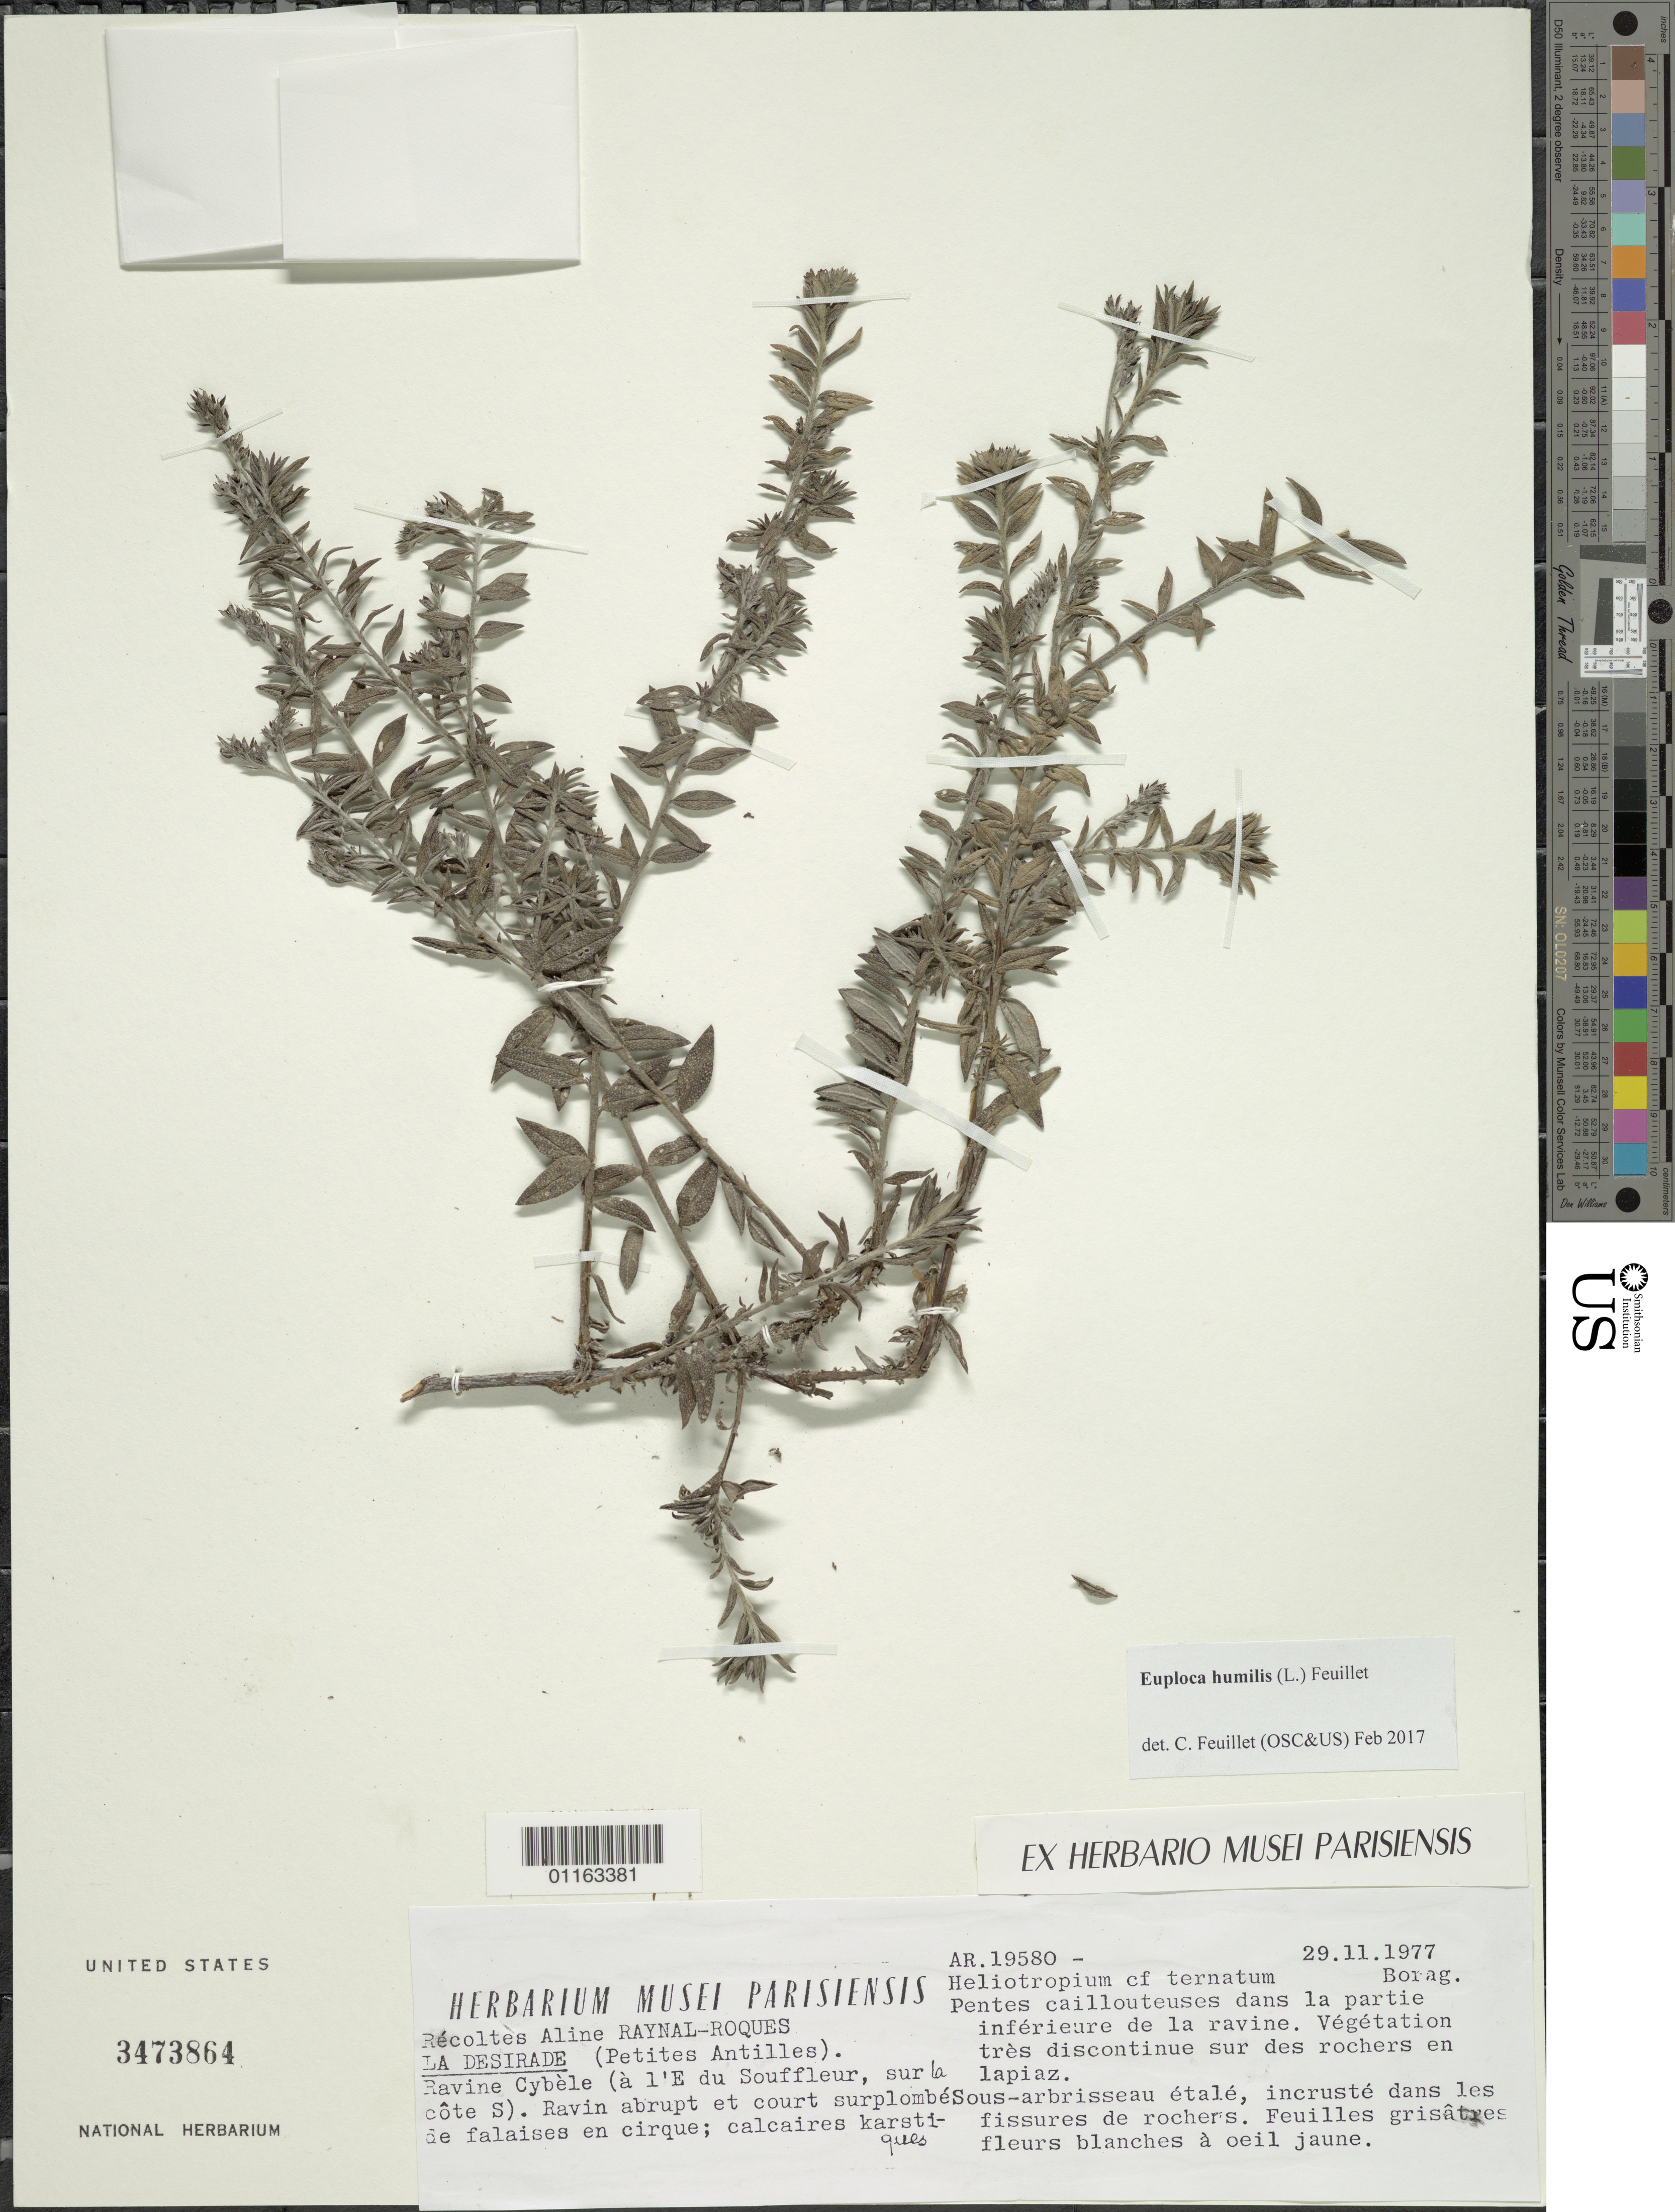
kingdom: Plantae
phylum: Tracheophyta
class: Magnoliopsida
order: Boraginales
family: Heliotropiaceae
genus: Euploca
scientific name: Euploca humilis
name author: (L.) Feuillet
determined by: Feuillet, C.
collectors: A. M. Raynal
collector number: AR.19580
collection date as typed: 29 Nov 1977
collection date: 1977-11-29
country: Guadeloupe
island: La Désirade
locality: La Desirade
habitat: Ravin abrupt et court surplombé de falaises en cirque, calcaires karstiques. pentes caillouteuses dans la partie inferieure de la ravine. vegetation tres discontinue sur des rochers en lapiaz.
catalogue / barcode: US 3473864